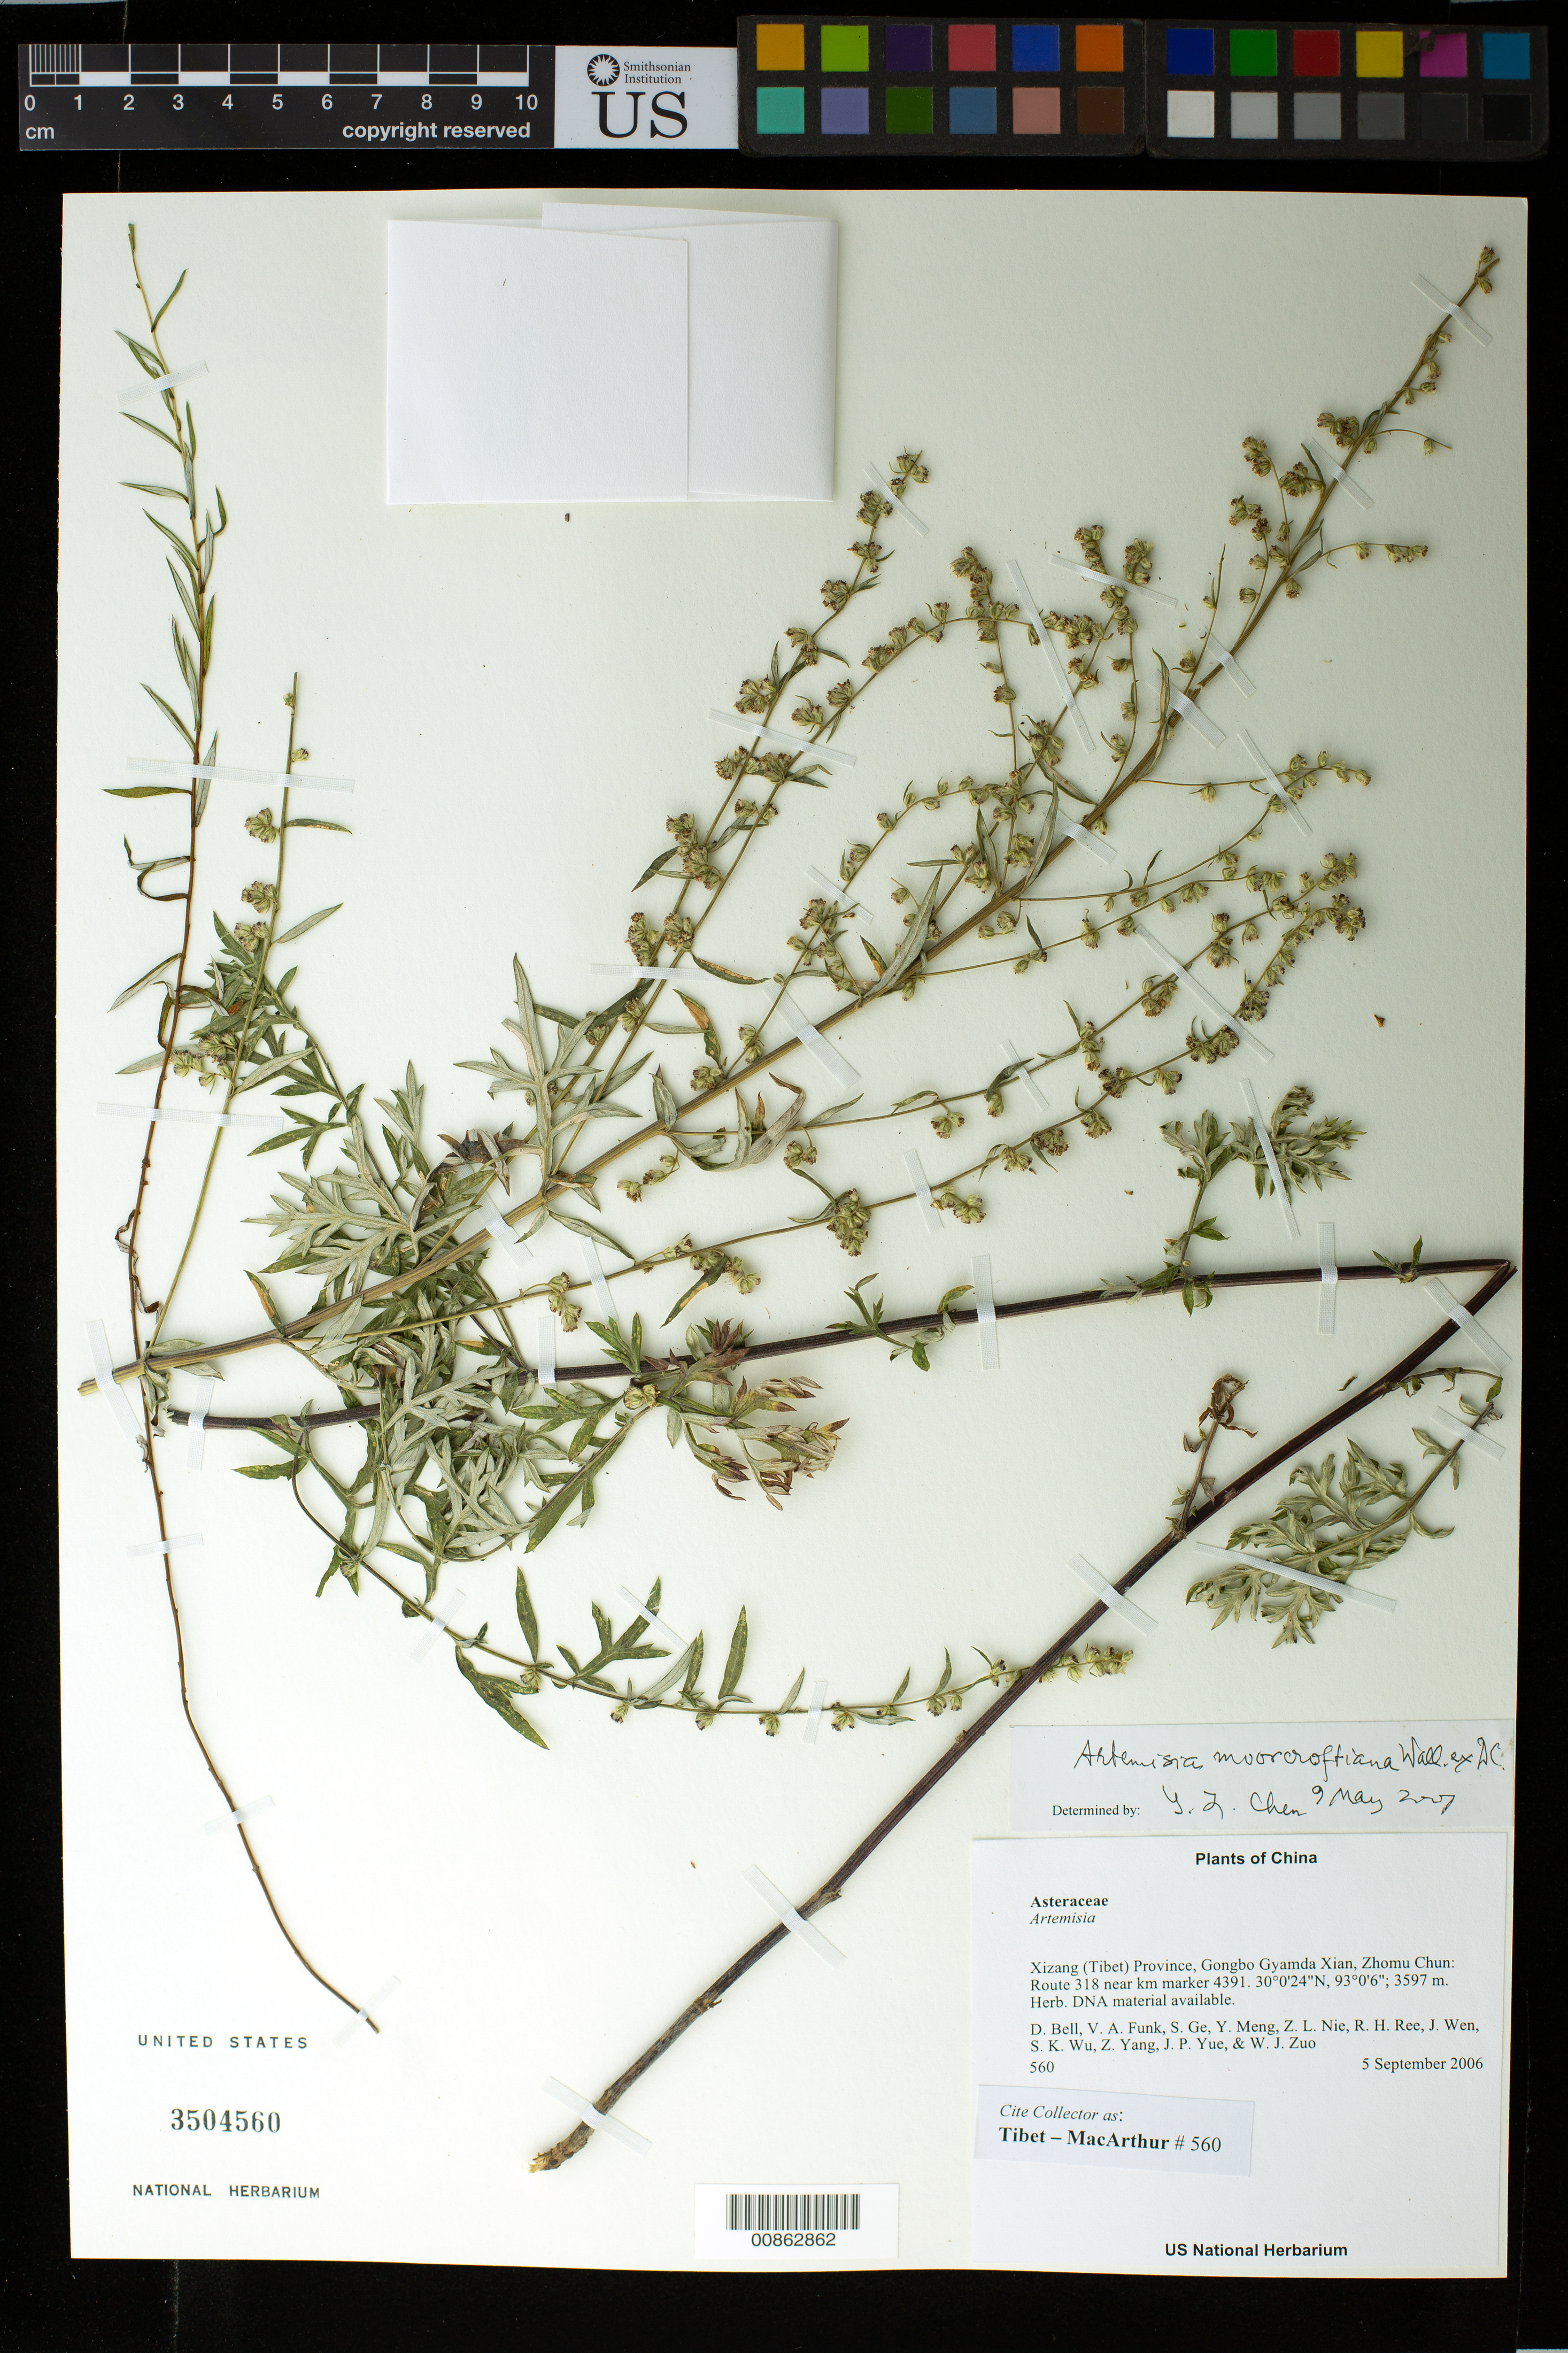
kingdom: Plantae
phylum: Tracheophyta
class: Magnoliopsida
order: Asterales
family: Asteraceae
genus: Artemisia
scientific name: Artemisia moorcroftiana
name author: Wall. ex DC.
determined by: Yilin Chen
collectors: Tibet-MacArthur, D. A. Bell, V. Funk, S. Ge, Y. Meng, Z. Nie, R. Ree, J. Wen, S. K. Wu, Z. Yang, J. Yue & W. Zuo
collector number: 560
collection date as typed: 05 Sep 2006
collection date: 2006-09-05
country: China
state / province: Xizang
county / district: Gongbo Gyamda Xian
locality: Zhomu Chun. Route 318 near km marker 4391.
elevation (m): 3597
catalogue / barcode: US 3504560